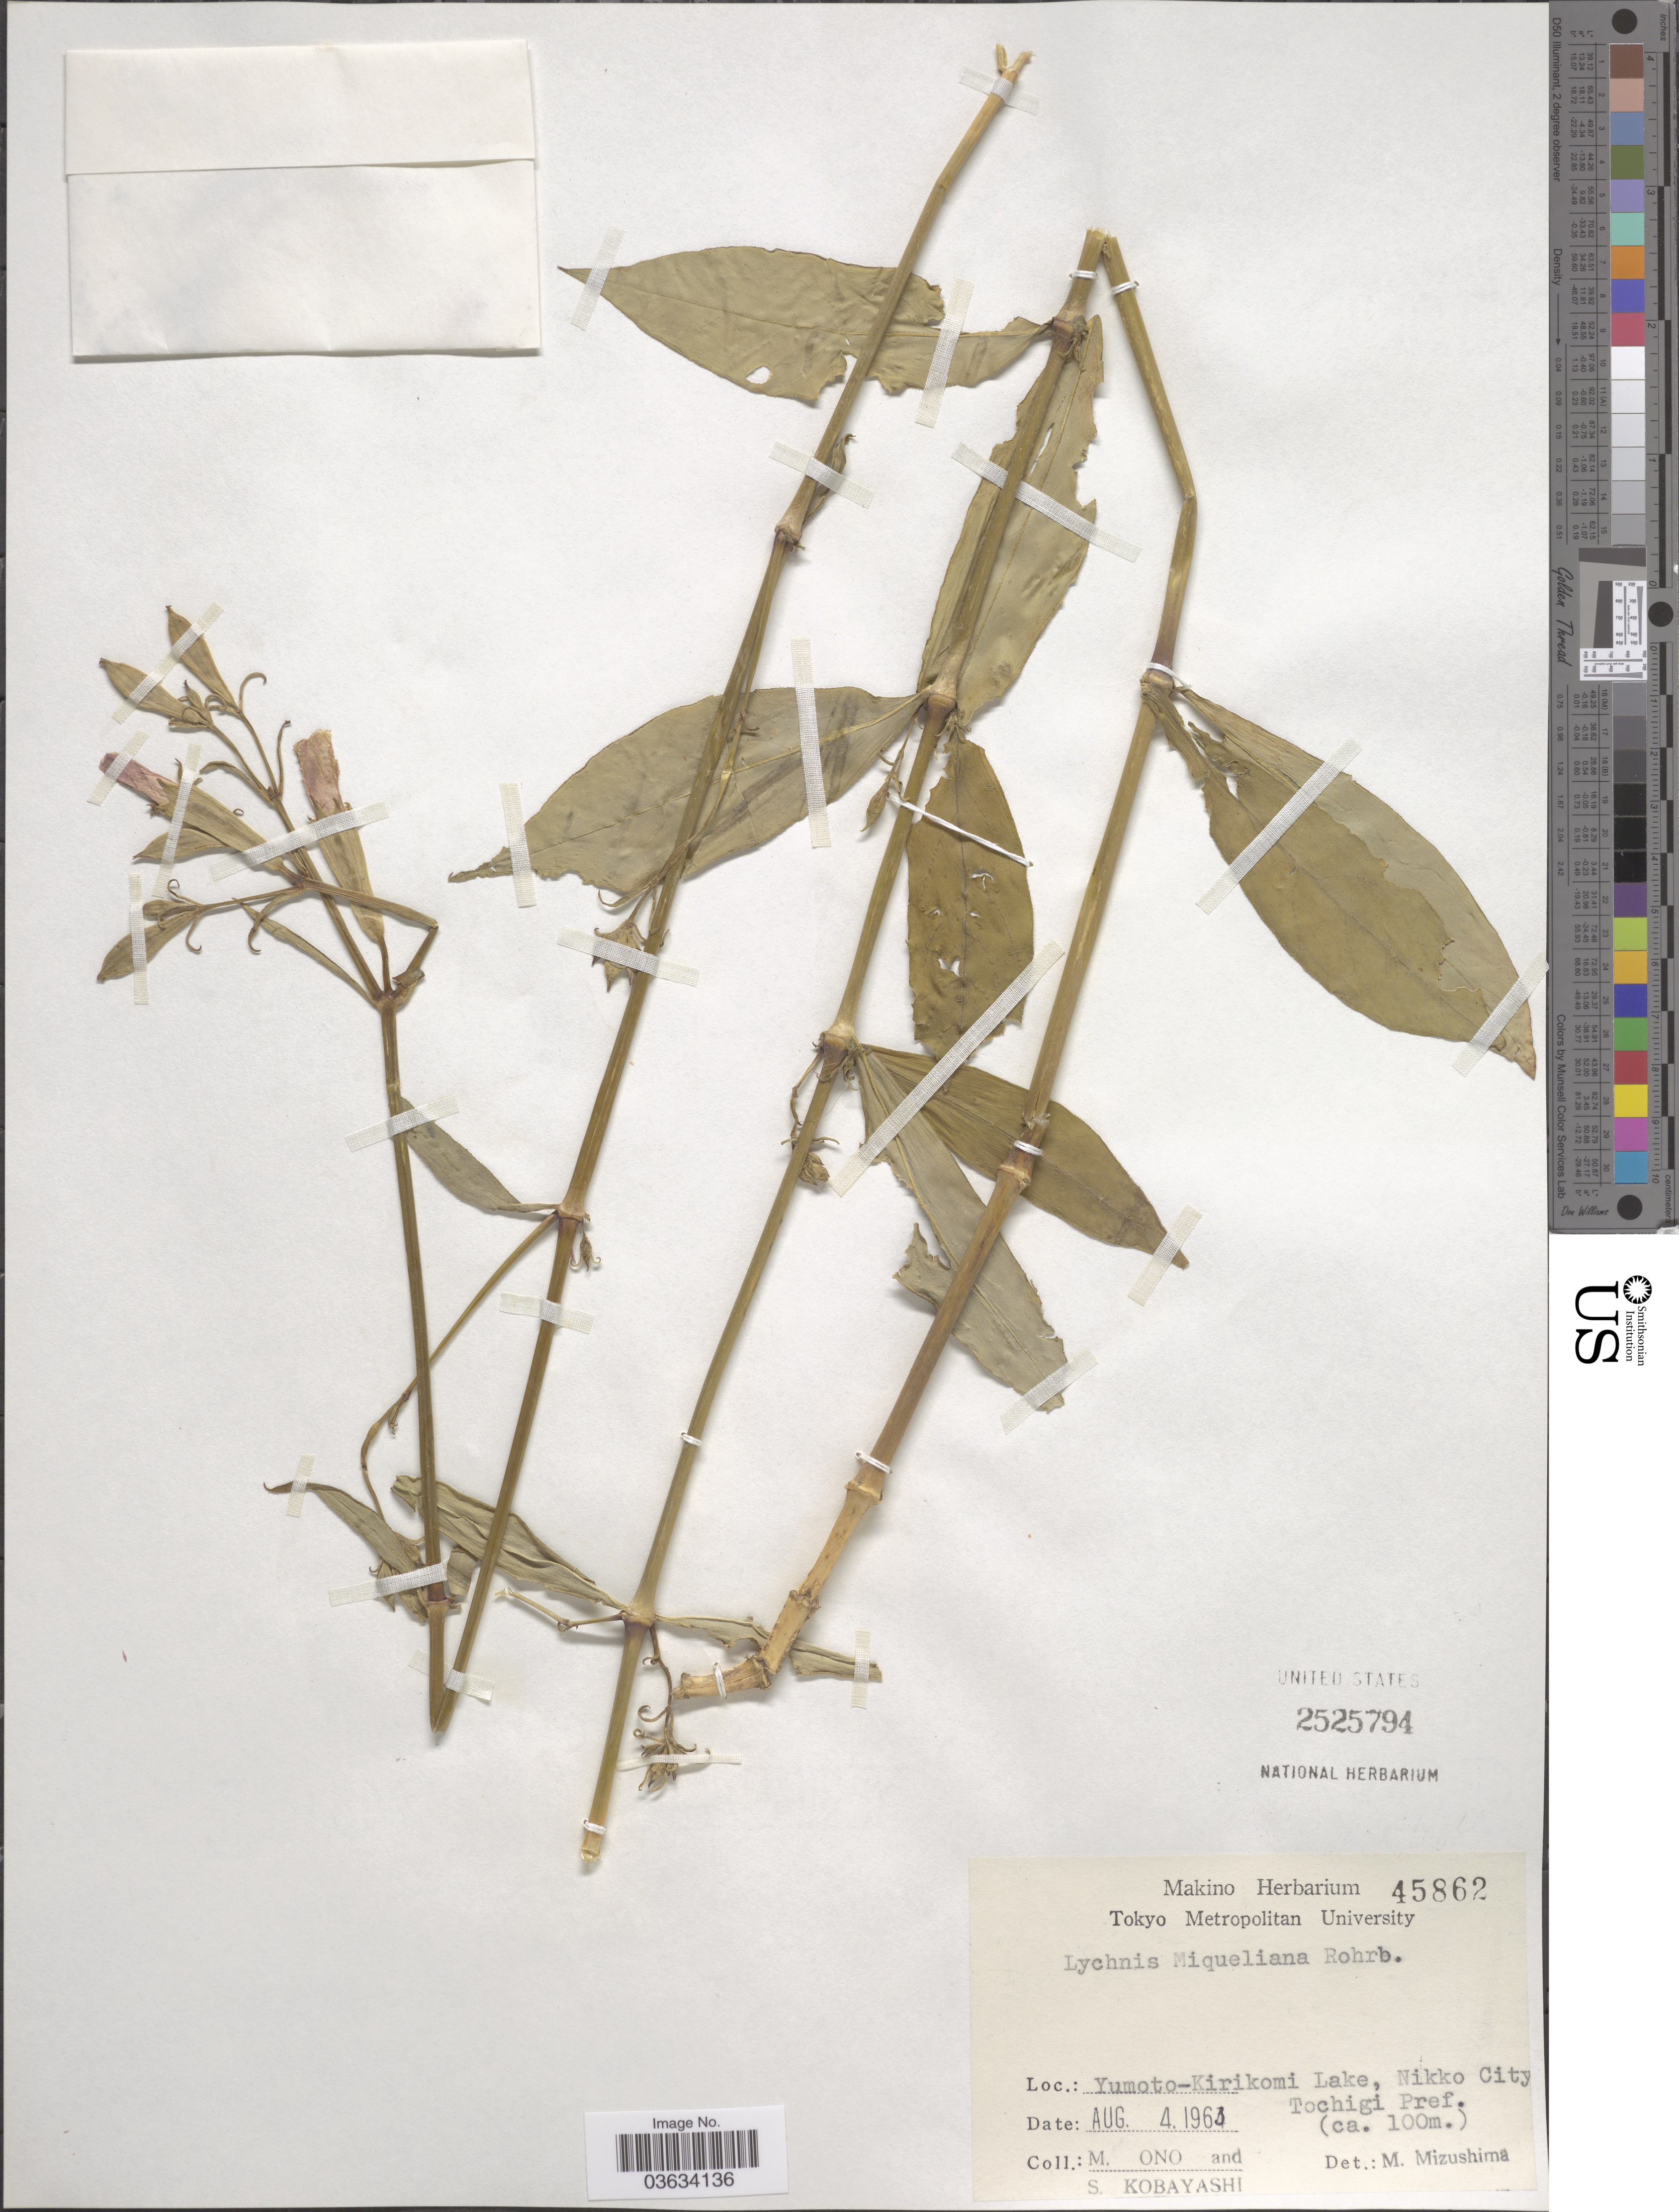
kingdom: Plantae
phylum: Tracheophyta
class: Magnoliopsida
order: Caryophyllales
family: Caryophyllaceae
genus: Silene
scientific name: Silene miqueliana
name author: (Rohrb. ex Franch. & Sav.) H. Ohashi & H. Nakai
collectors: M. Ono & S. Kobayashi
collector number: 45862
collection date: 1963-08-04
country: Japan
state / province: Totigi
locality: Yumoto-Kirikomi Lake, Nikko City. Tochigi Pref.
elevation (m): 100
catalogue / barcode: US 2525794